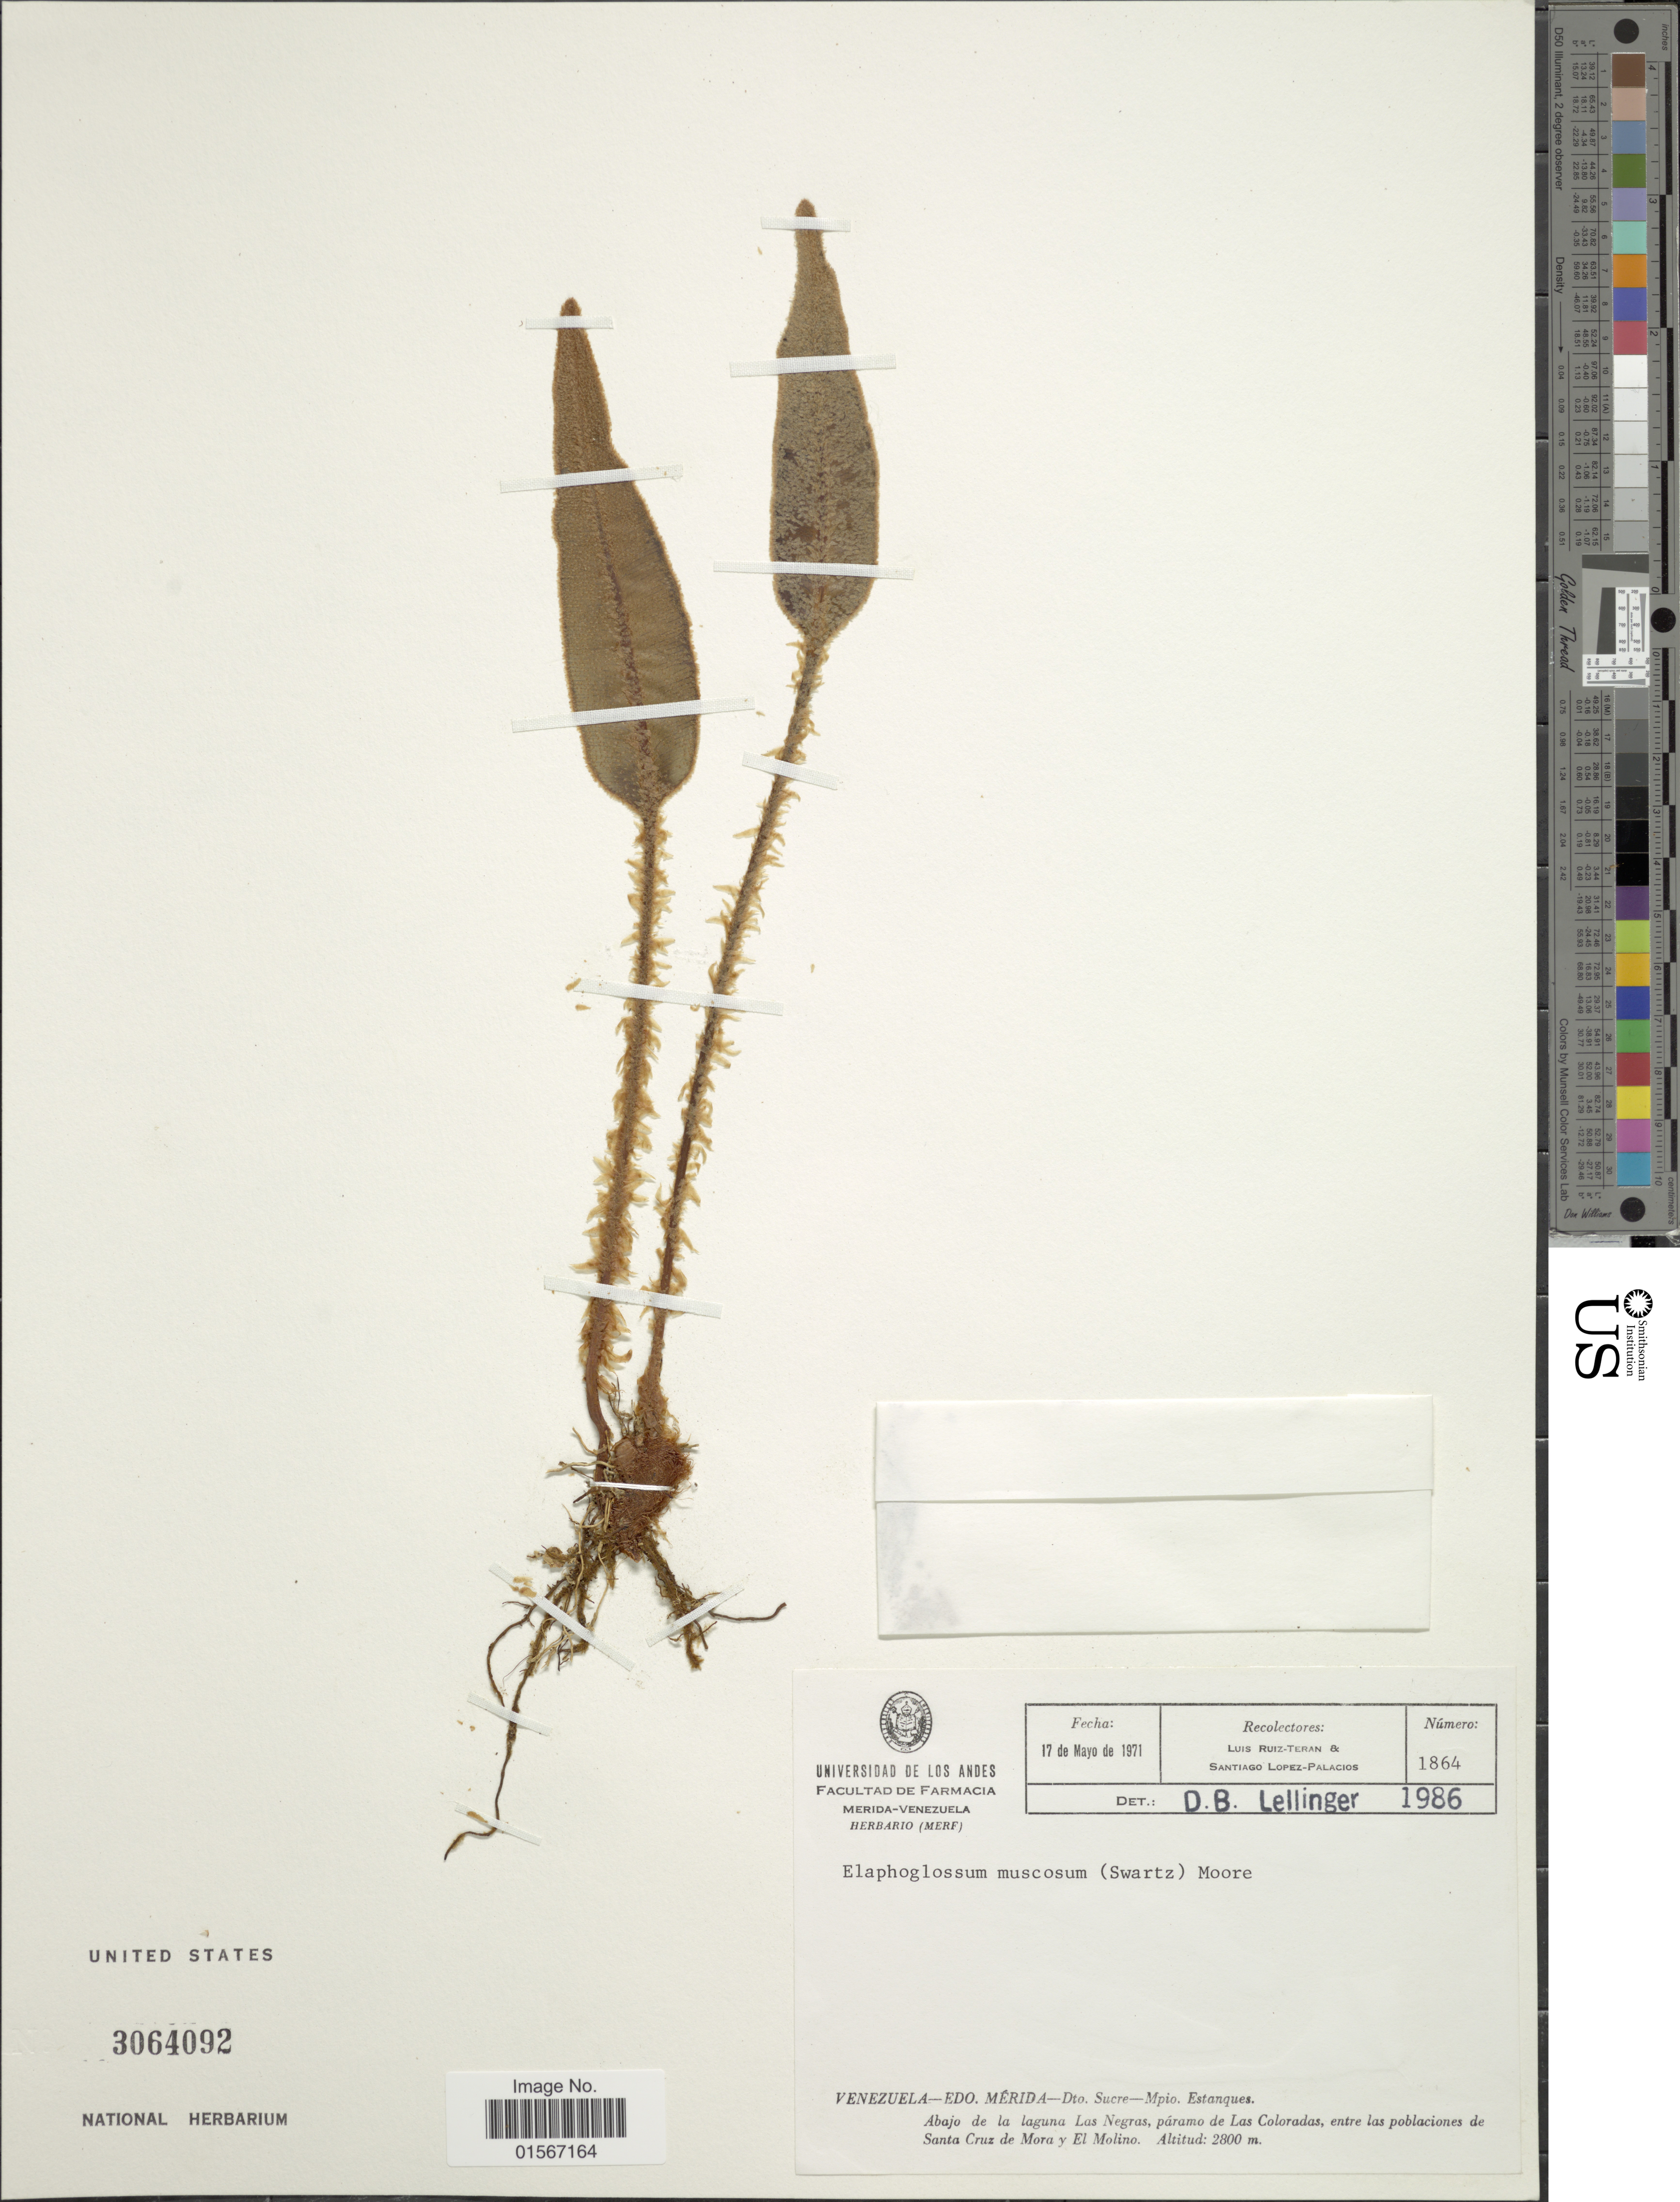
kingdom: Plantae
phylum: Tracheophyta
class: Polypodiopsida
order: Polypodiales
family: Dryopteridaceae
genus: Elaphoglossum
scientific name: Elaphoglossum muscosum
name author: (Sw.) T. Moore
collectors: L. E. Ruíz-Terán & S. López-Palacios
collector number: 1864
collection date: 1971-05-17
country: Venezuela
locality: Venezuela-Edo. Mérida-Dto. Sucre-Mpio. Estanques, abjo de la laguna Las Negras, páramo de Las Colorados, entre las poblaciones de Santa Cruz de Mora y El Molina.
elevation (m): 2800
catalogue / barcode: US 3064092